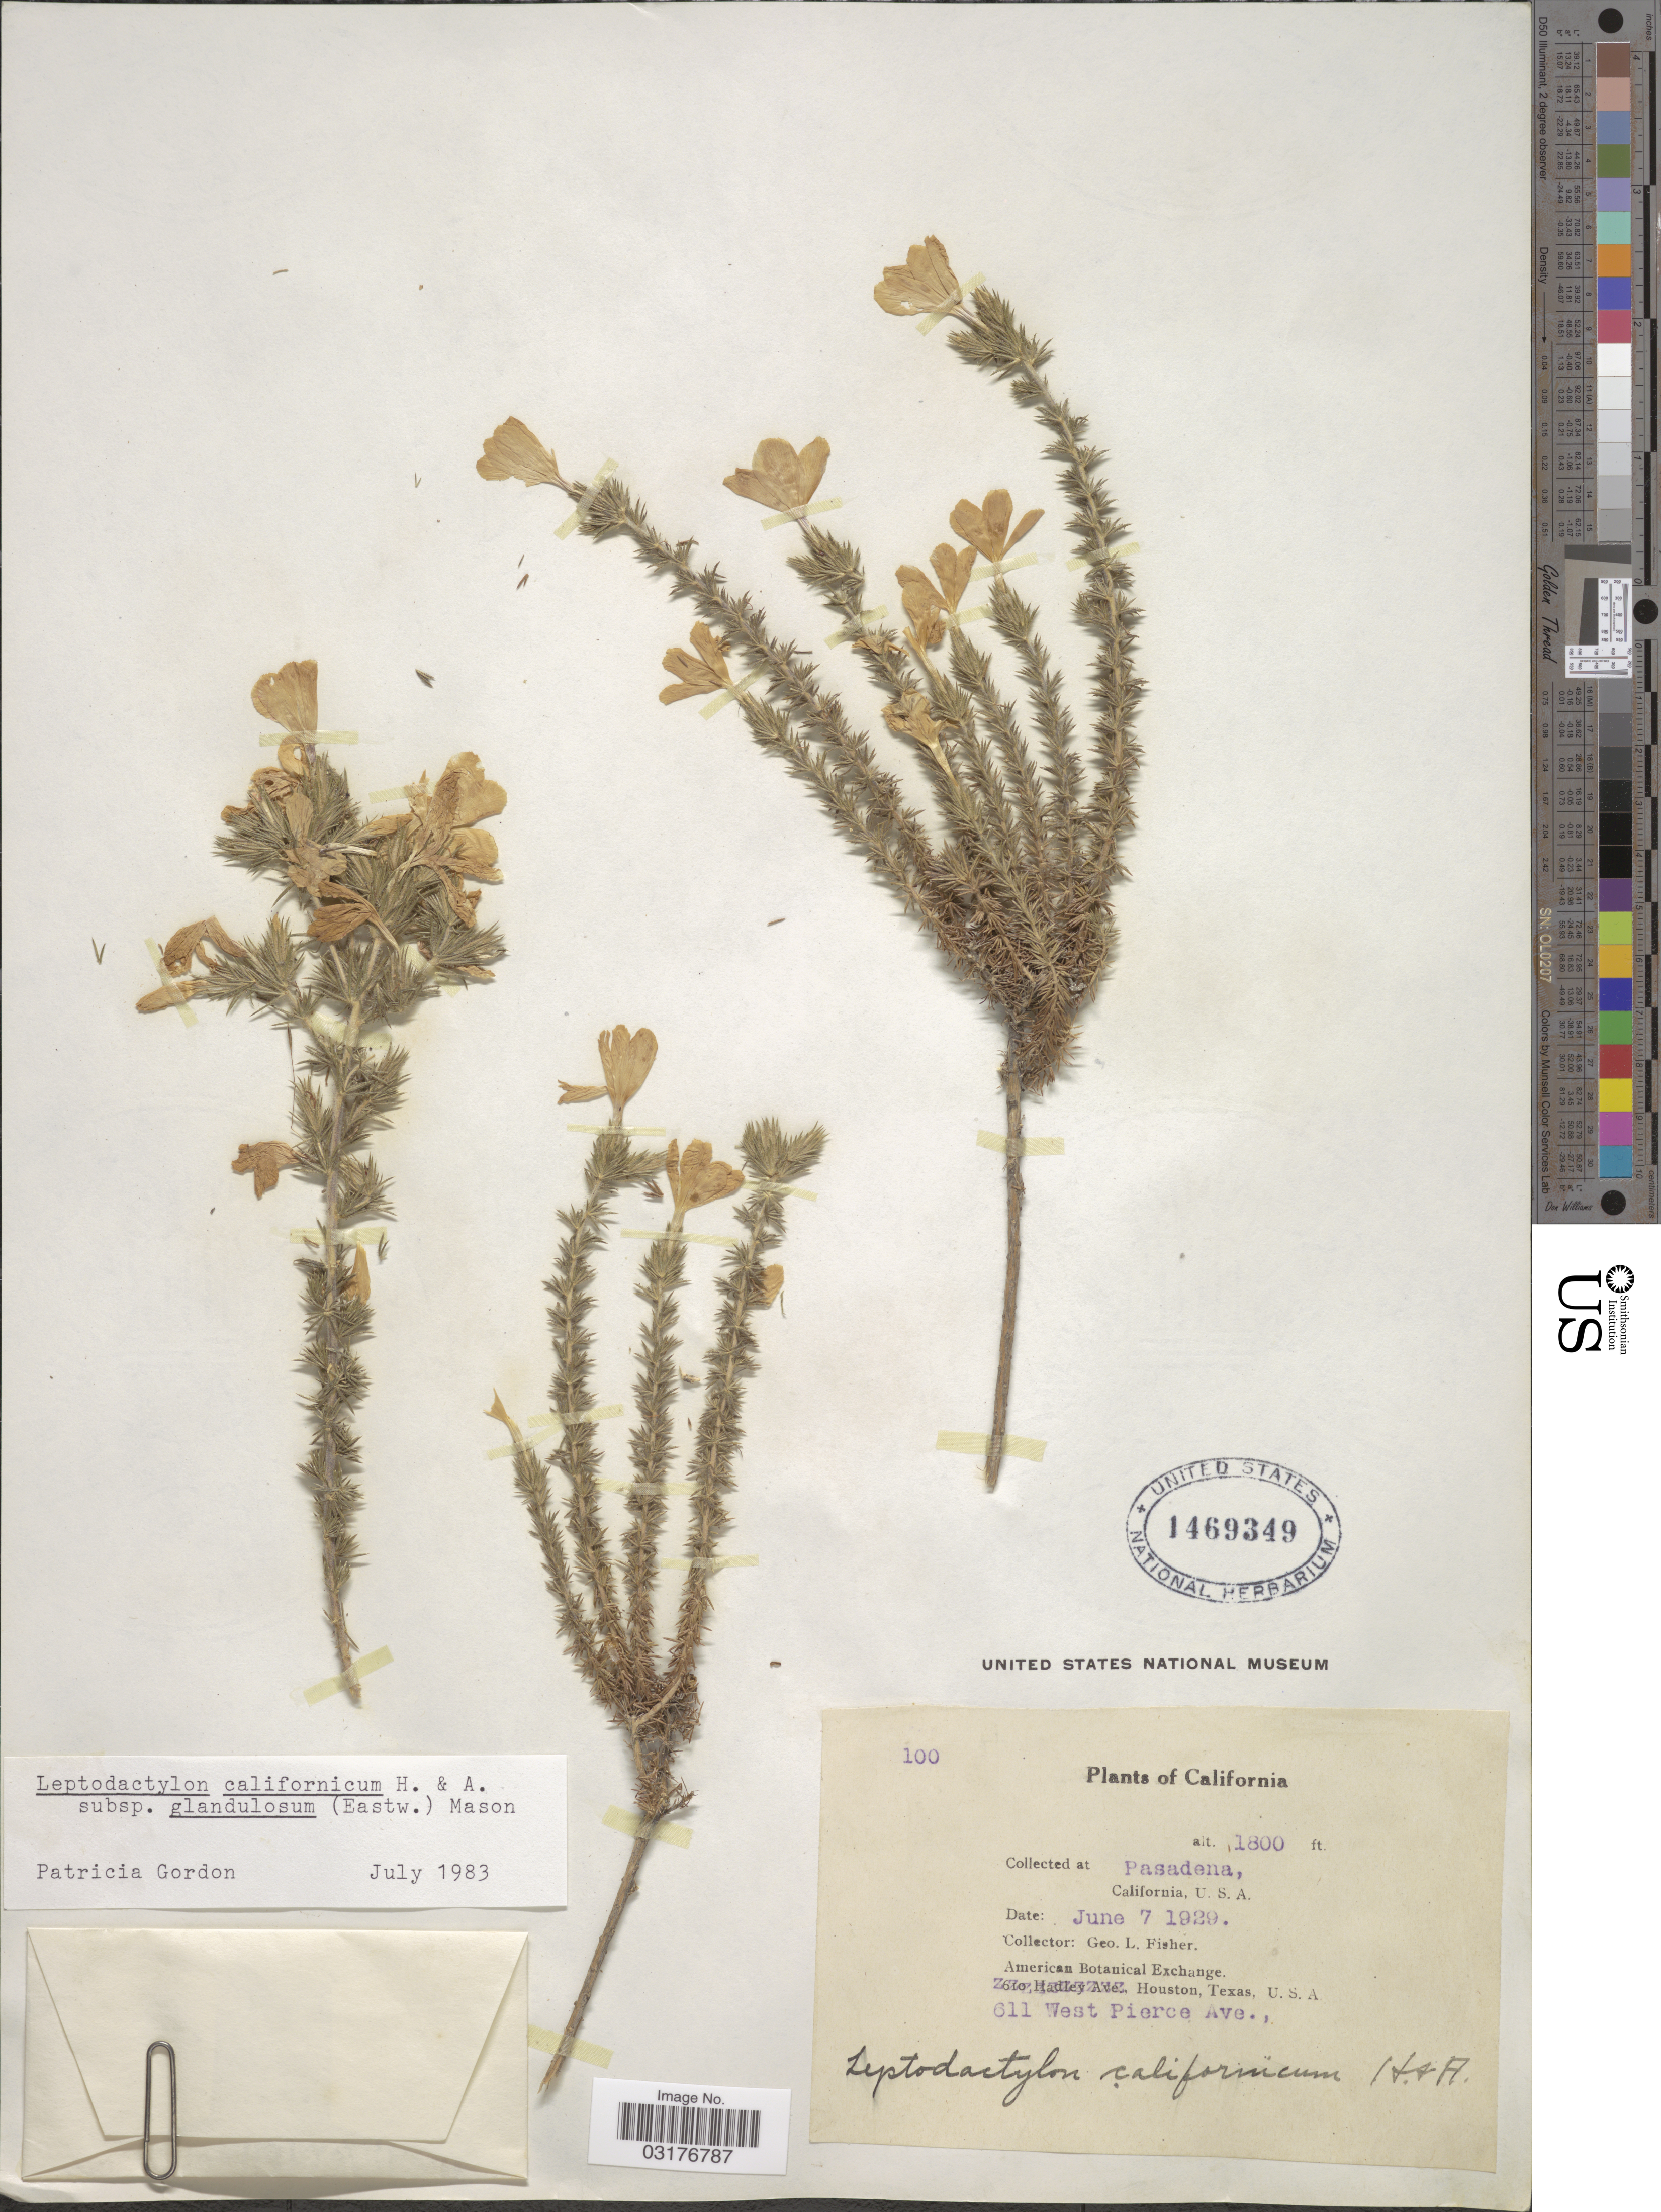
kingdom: Plantae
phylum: Tracheophyta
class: Magnoliopsida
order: Ericales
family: Polemoniaceae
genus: Linanthus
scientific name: Linanthus californicus subsp. glandulosus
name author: (Eastw.) J.M. Porter & R. Patt.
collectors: G. L. Fisher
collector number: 100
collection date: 1929-06-07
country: United States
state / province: California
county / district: Los Angeles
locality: Pasadena.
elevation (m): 549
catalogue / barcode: US 1469349